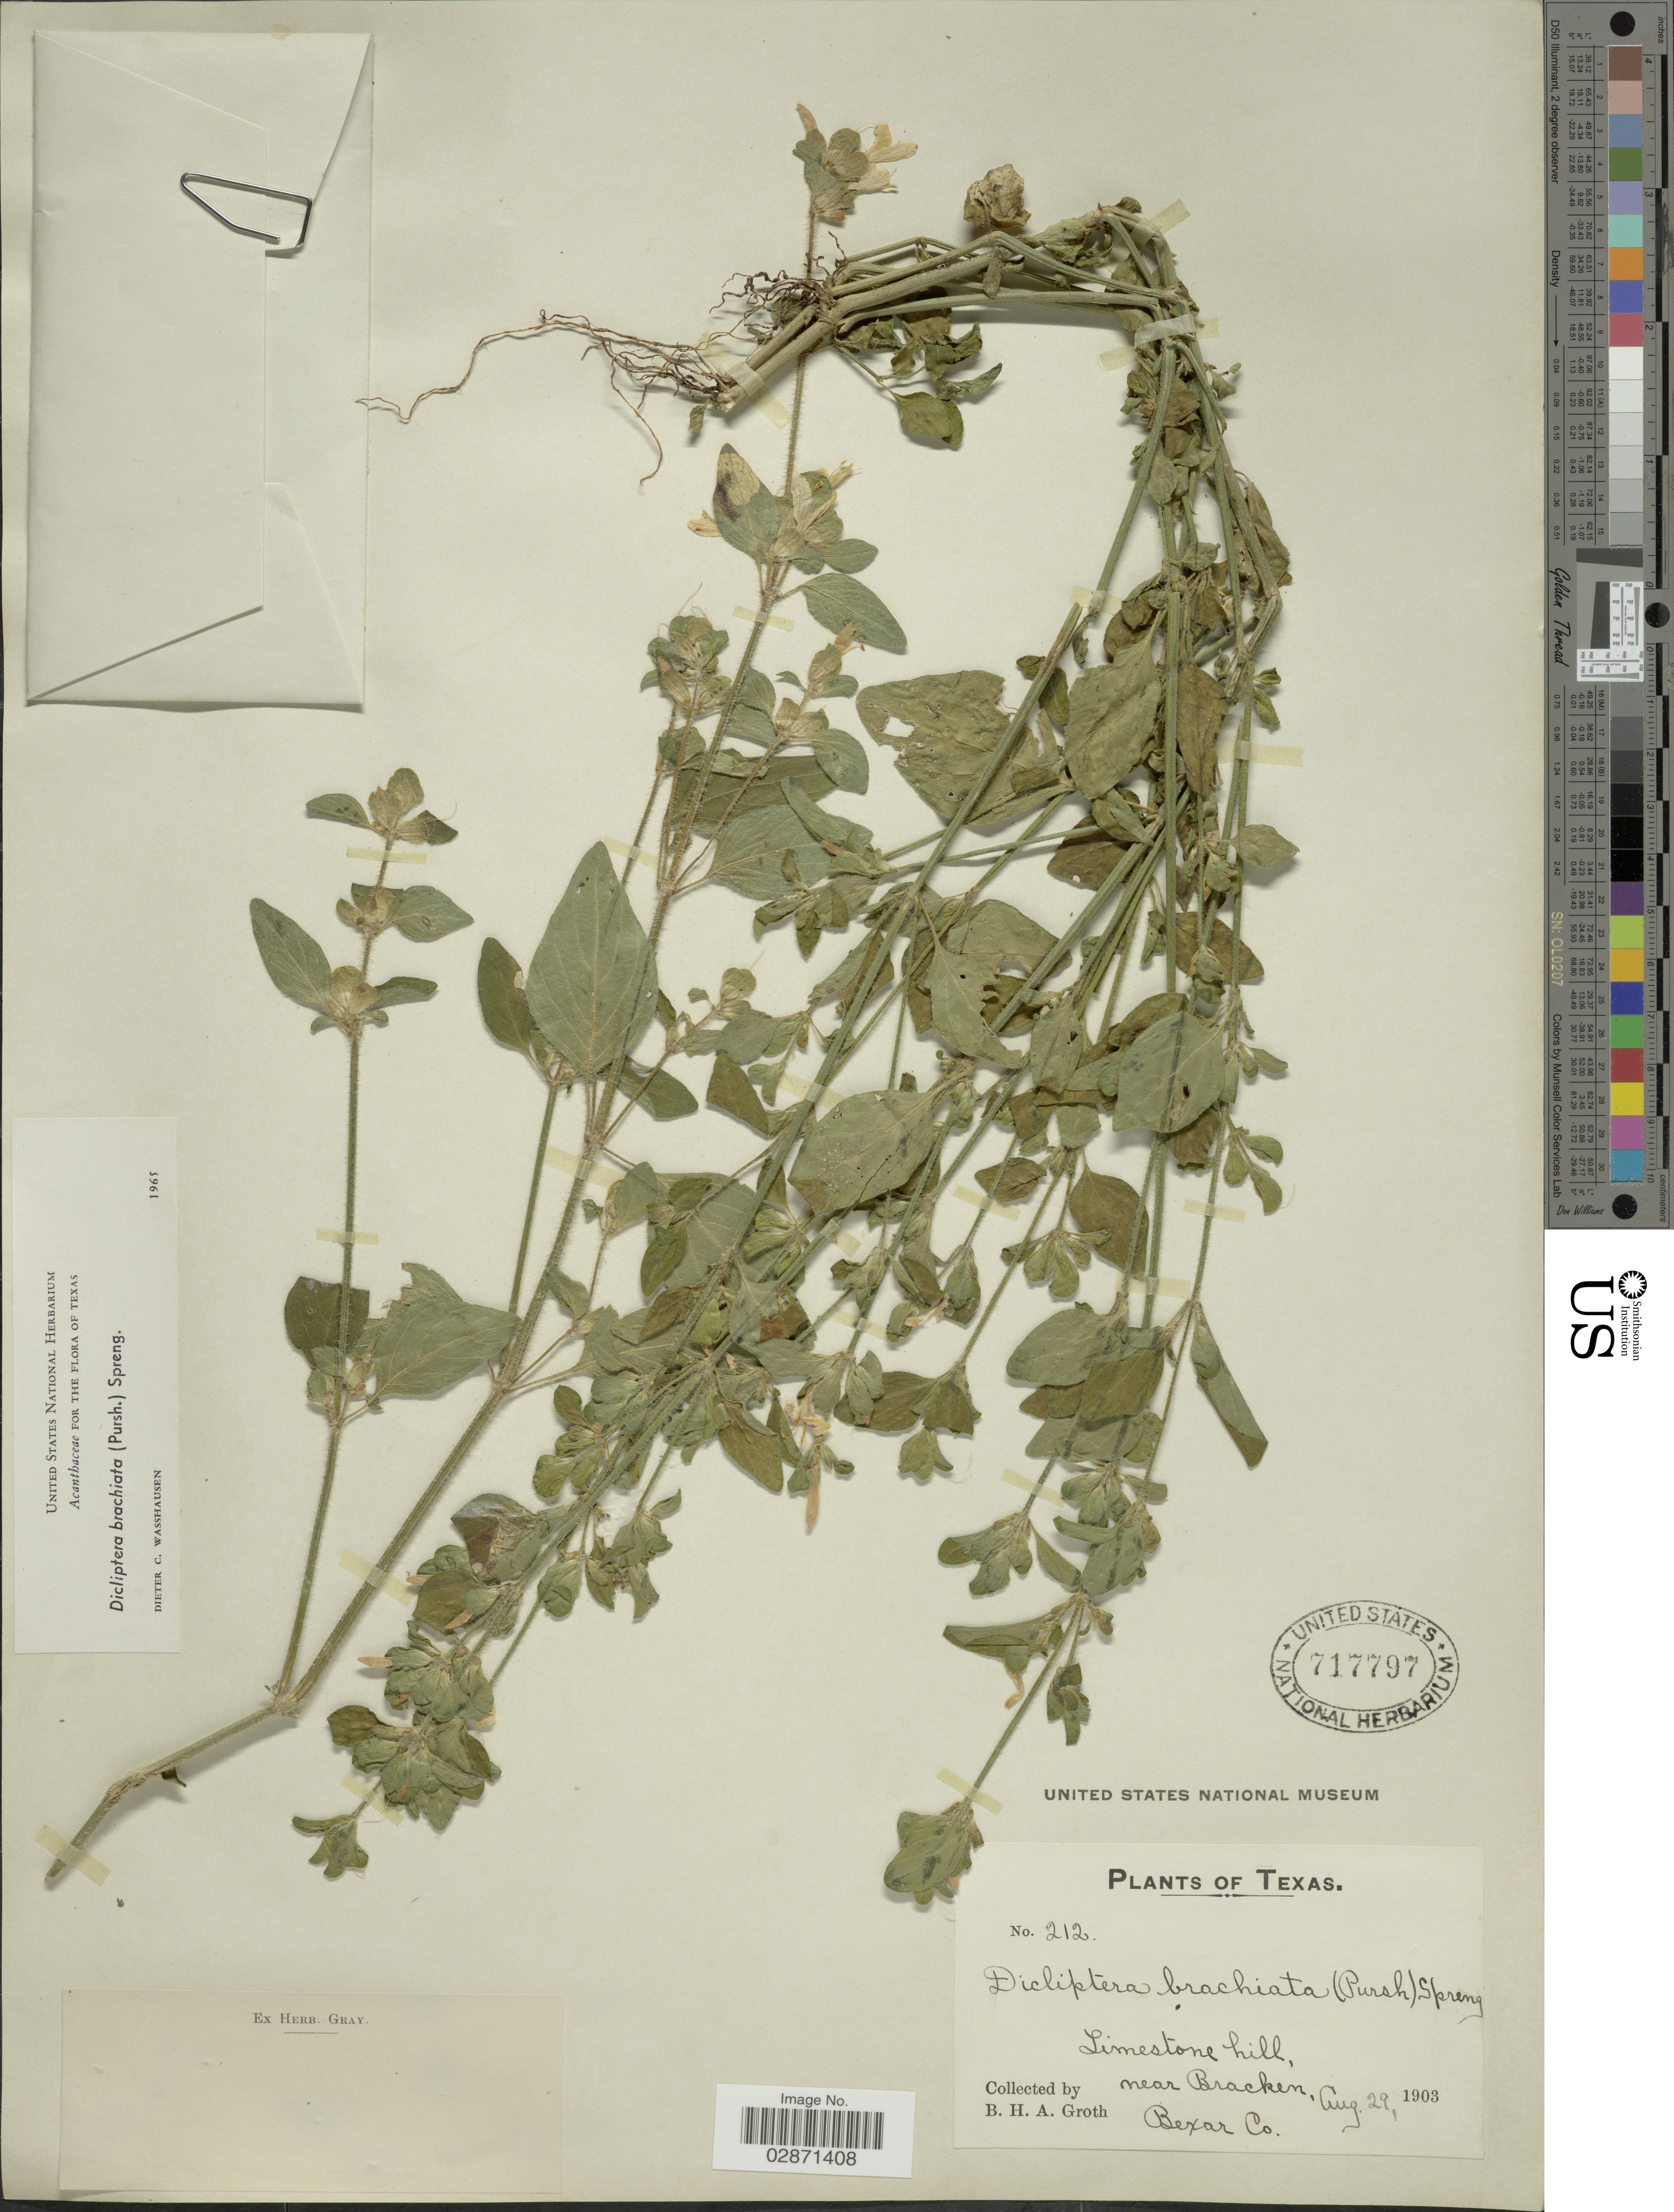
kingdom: Plantae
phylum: Tracheophyta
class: Magnoliopsida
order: Lamiales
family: Acanthaceae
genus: Dicliptera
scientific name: Dicliptera brachiata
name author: (Pursh) Spreng.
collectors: B. Groth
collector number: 212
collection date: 1903-08-29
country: United States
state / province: Texas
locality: Limestone hill, near Bracken, Bexar Co.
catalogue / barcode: US 717797